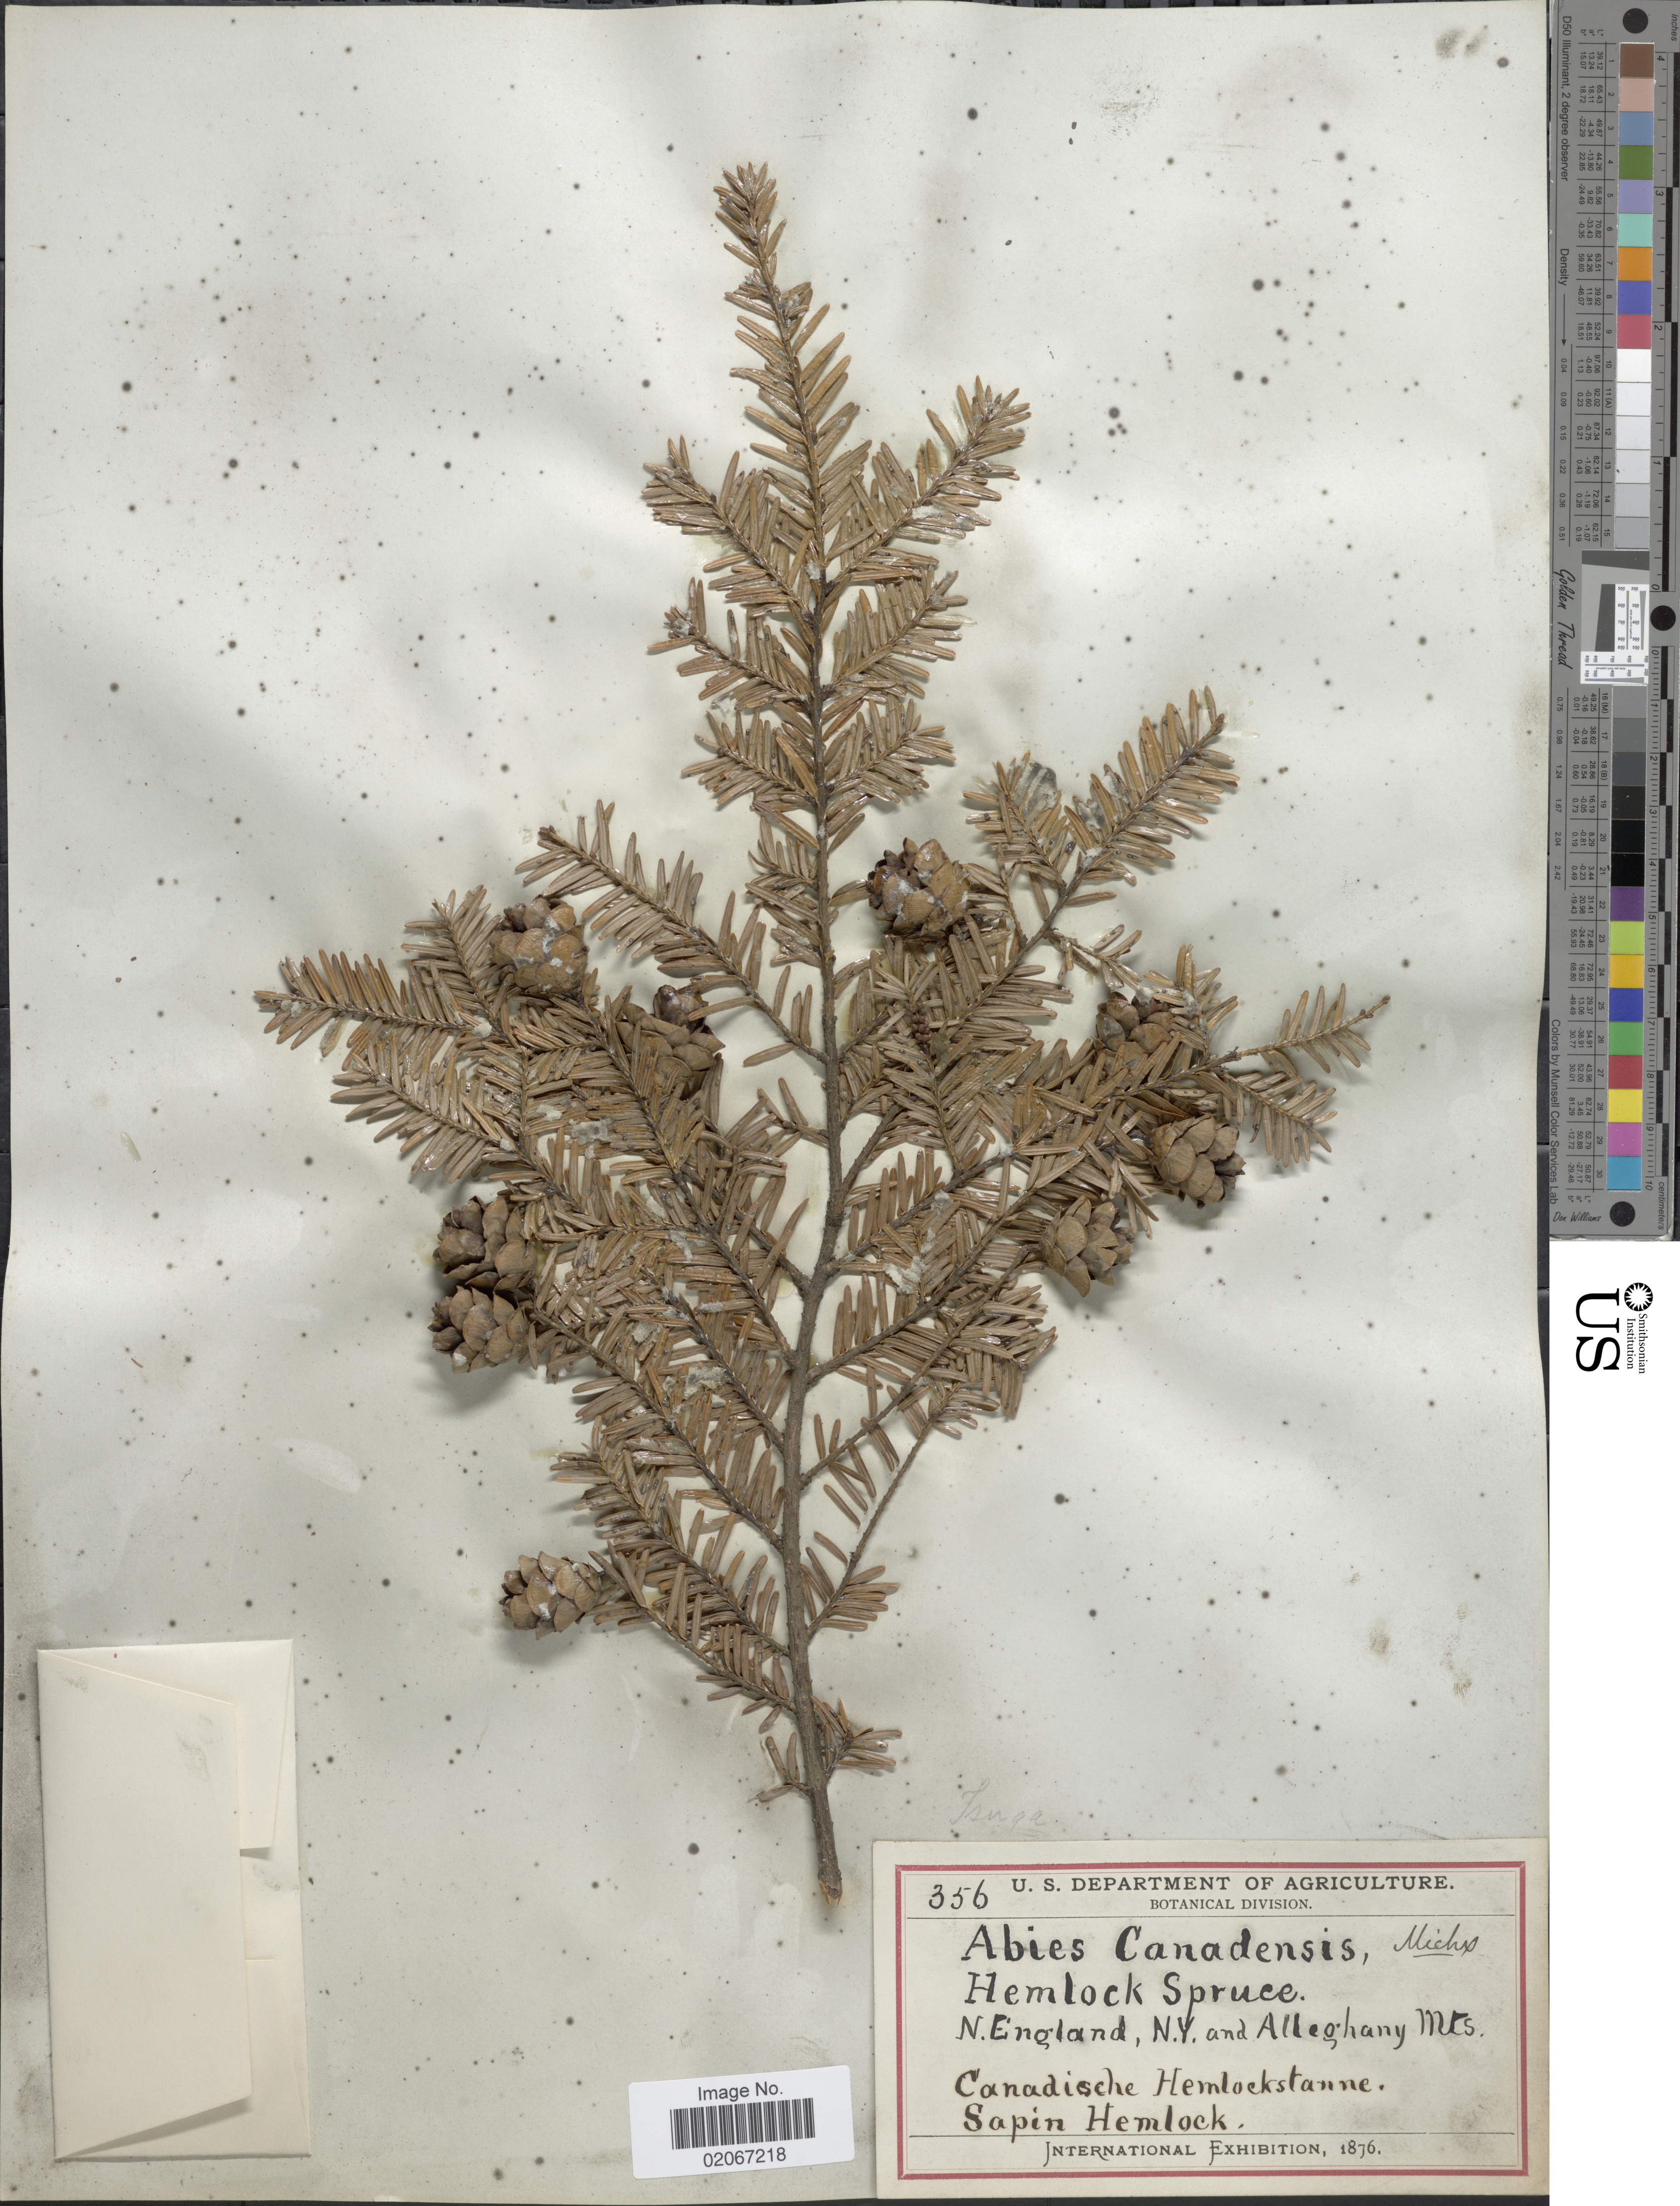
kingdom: Plantae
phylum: Tracheophyta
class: Pinopsida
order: Pinales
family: Pinaceae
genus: Tsuga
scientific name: Tsuga canadensis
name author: (L.) Carrière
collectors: U.S. Department of Agriculture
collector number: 356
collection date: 1876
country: United States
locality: N. England, N. Y. and Alleghany Mts.